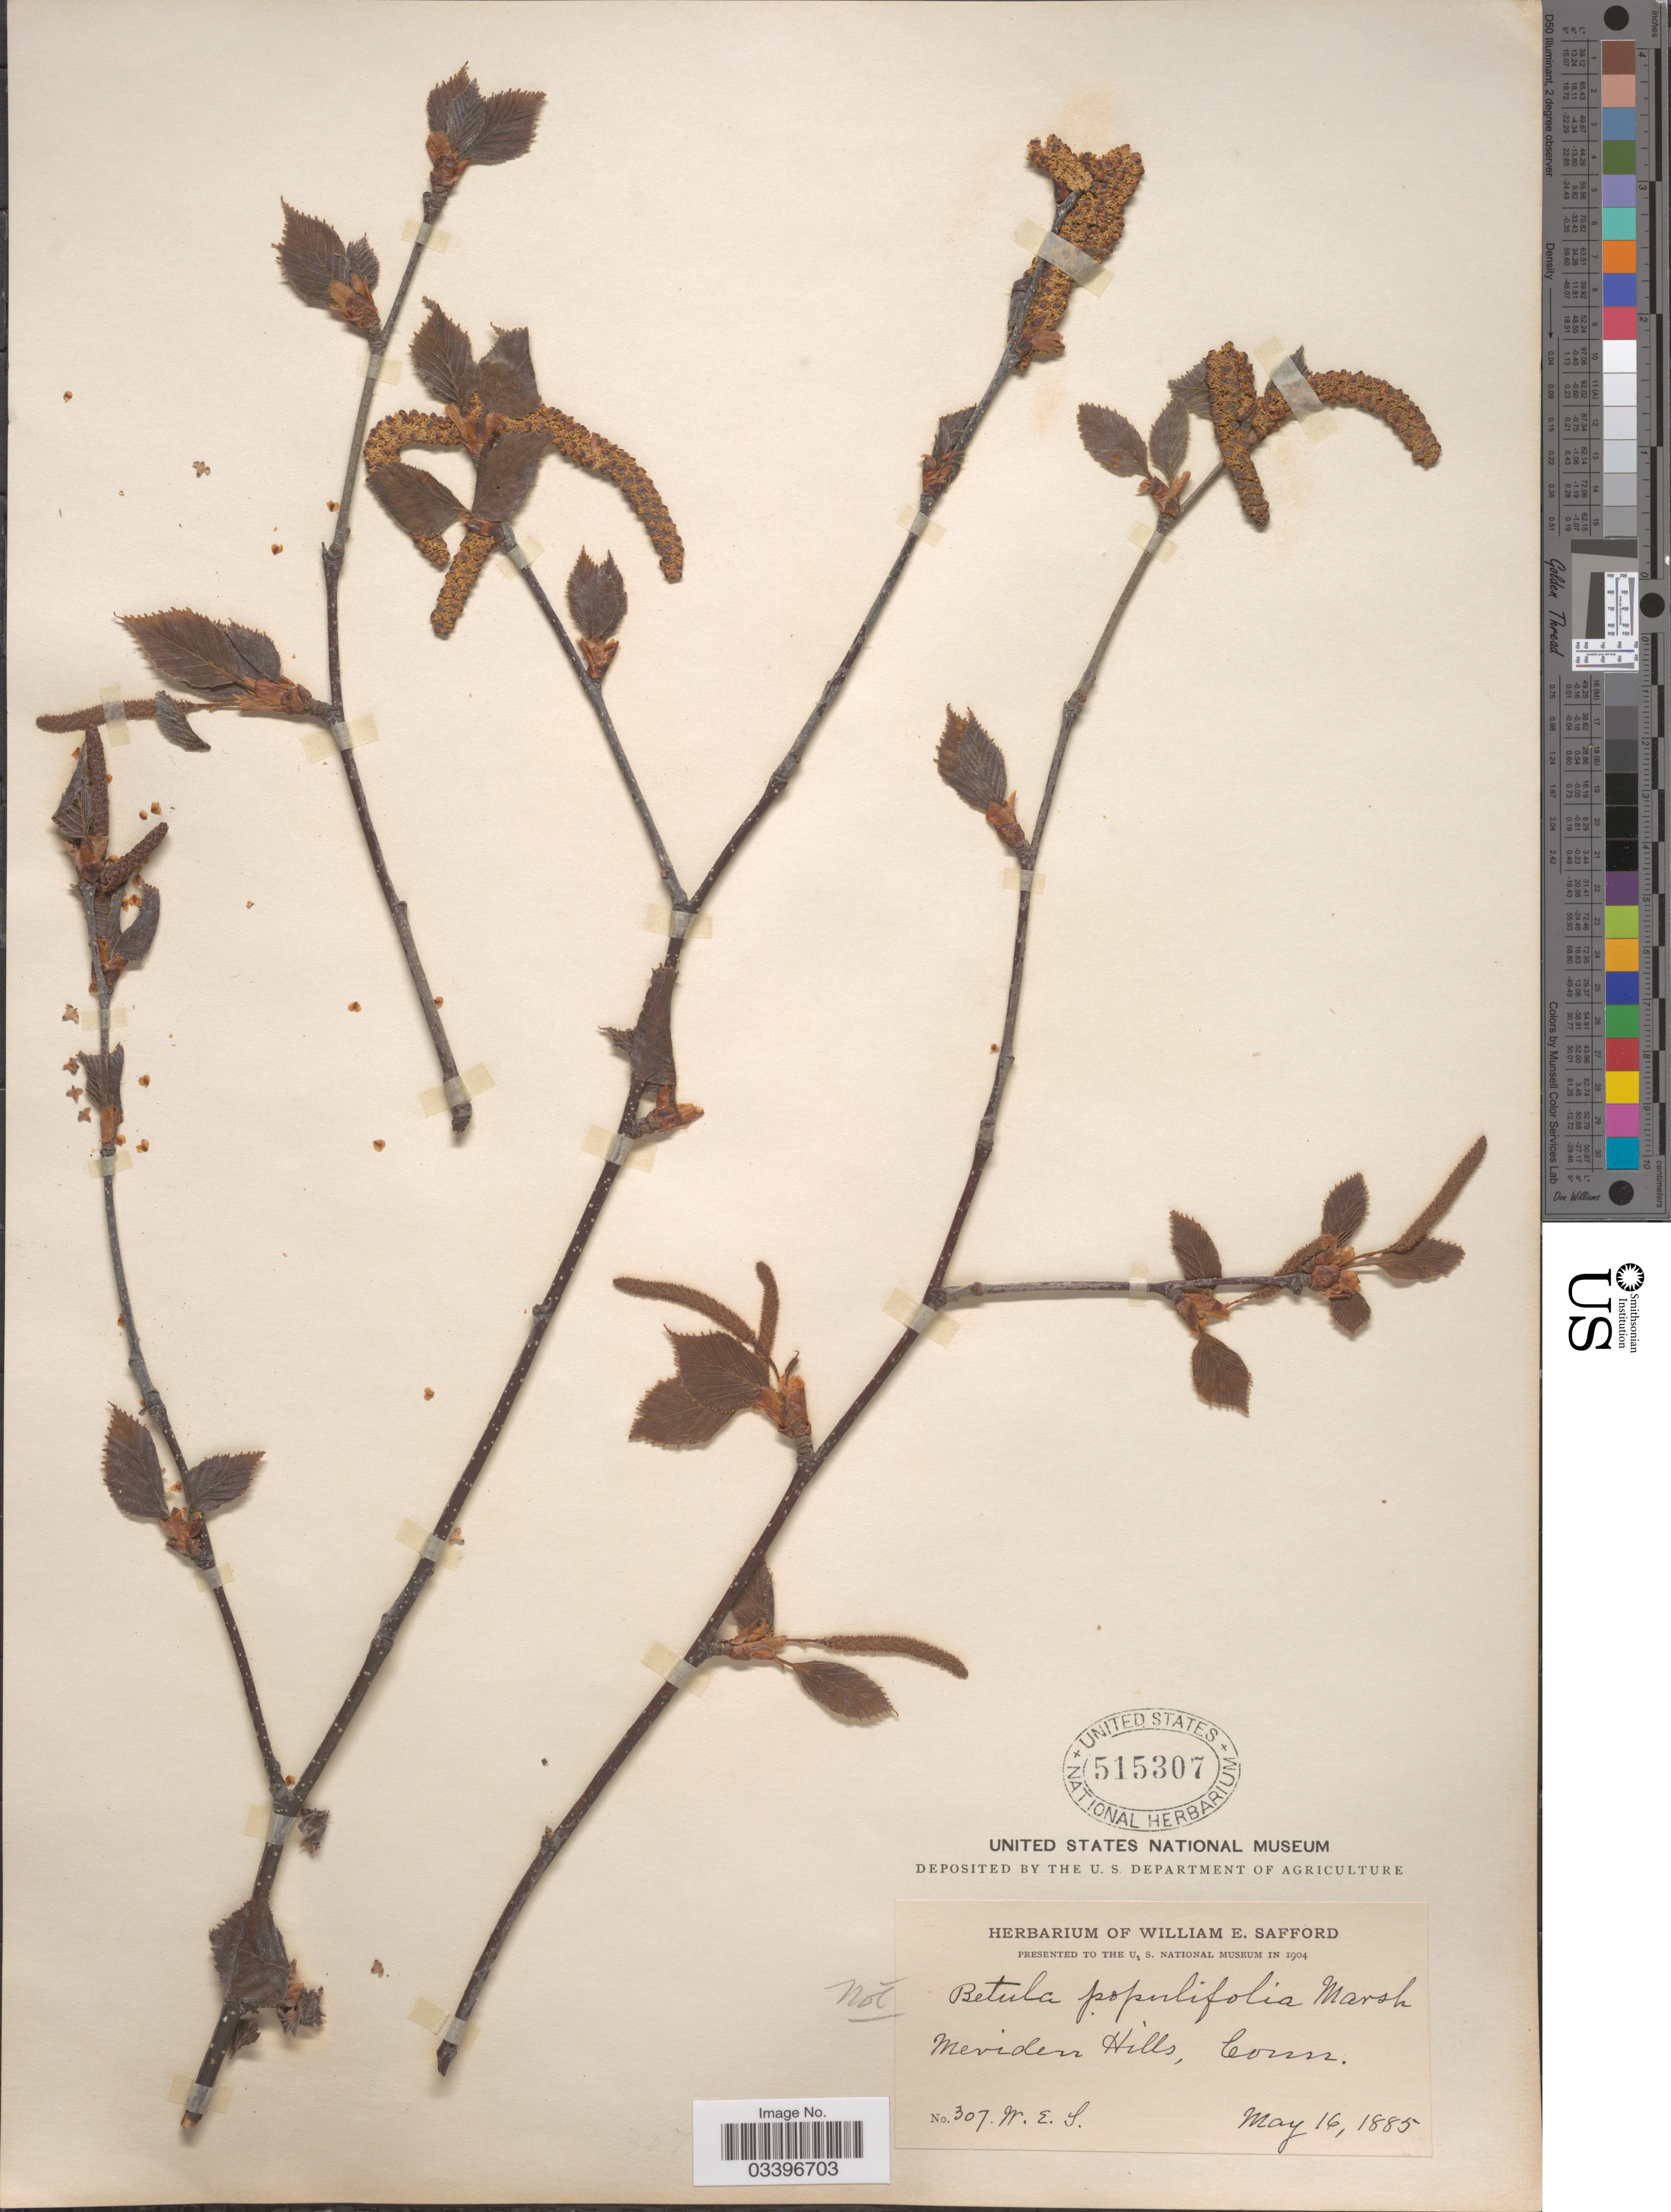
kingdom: Plantae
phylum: Tracheophyta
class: Magnoliopsida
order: Fagales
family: Betulaceae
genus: Betula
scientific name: Betula populifolia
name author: Marshall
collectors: W. E. Safford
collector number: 307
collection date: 1885-05-16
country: United States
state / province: Connecticut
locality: Meriden Hills.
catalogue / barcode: US 515307